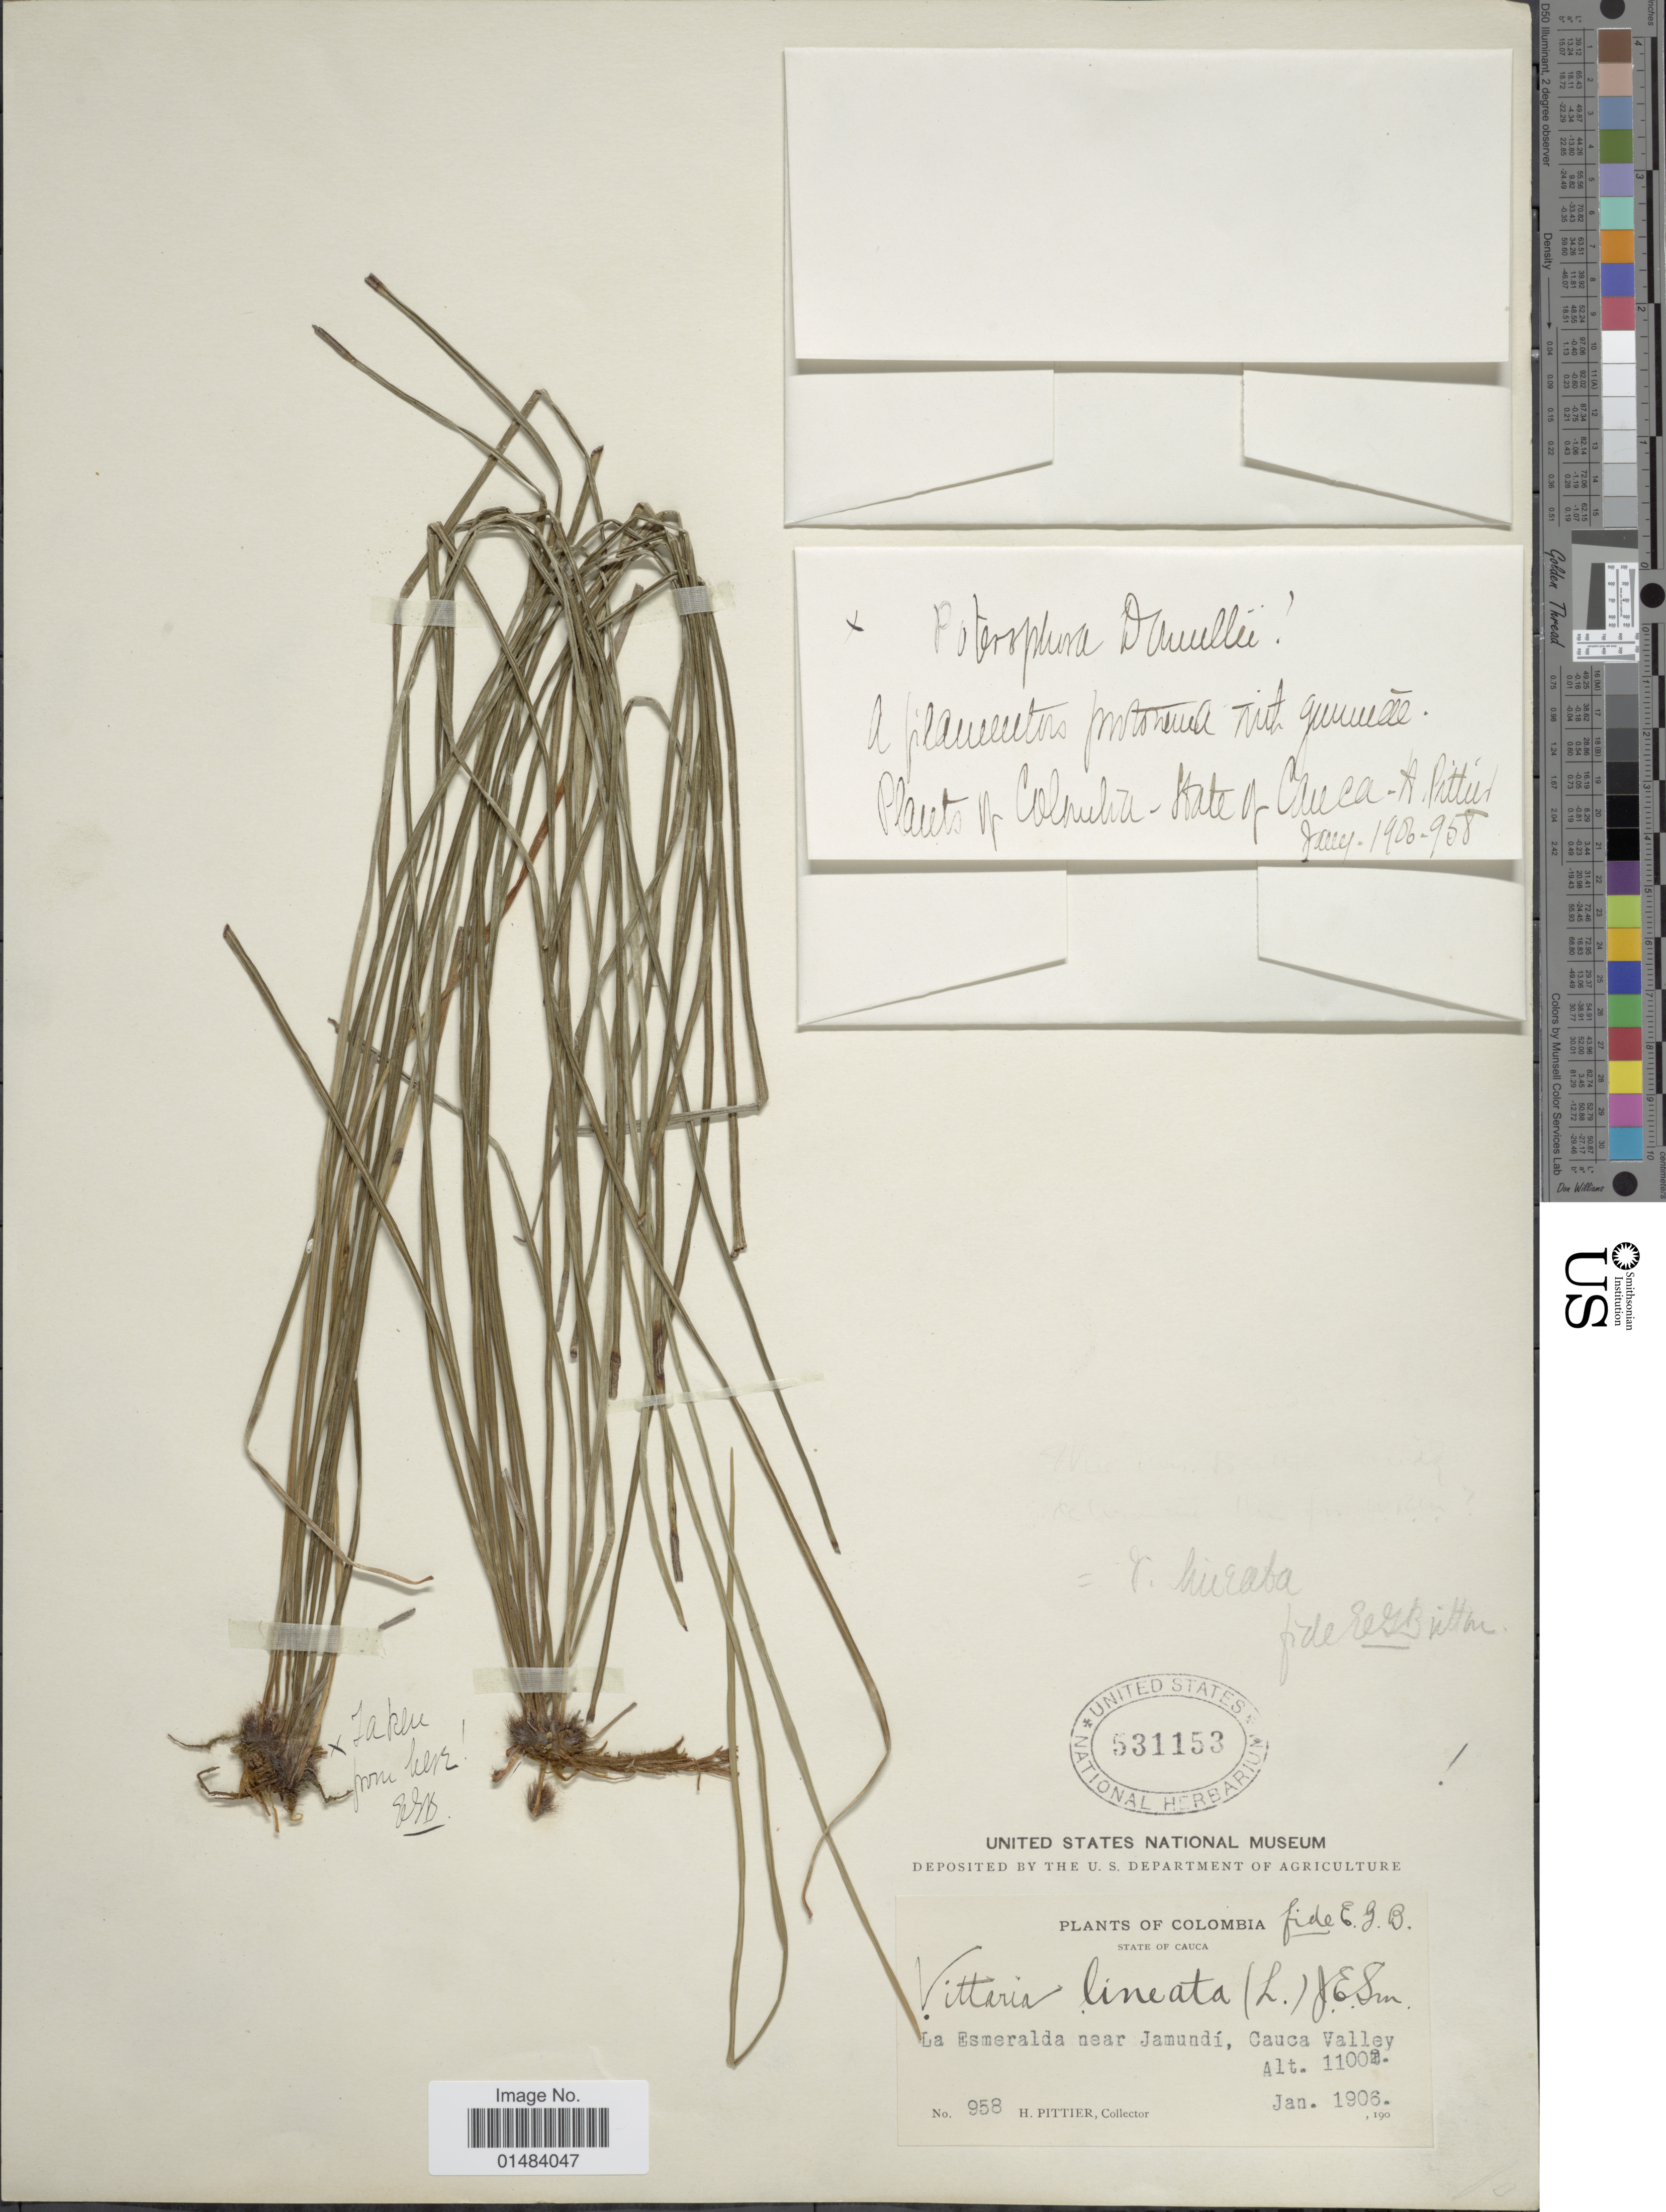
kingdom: Plantae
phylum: Tracheophyta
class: Polypodiopsida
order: Polypodiales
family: Pteridaceae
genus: Vittaria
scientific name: Vittaria lineata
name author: (L.) Sm.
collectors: H. F. Pittier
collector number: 958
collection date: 1906-01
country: Colombia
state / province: Cauca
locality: Colombia. La Esmeralda near Jamundí, Cauca Valley.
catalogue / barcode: US 531153